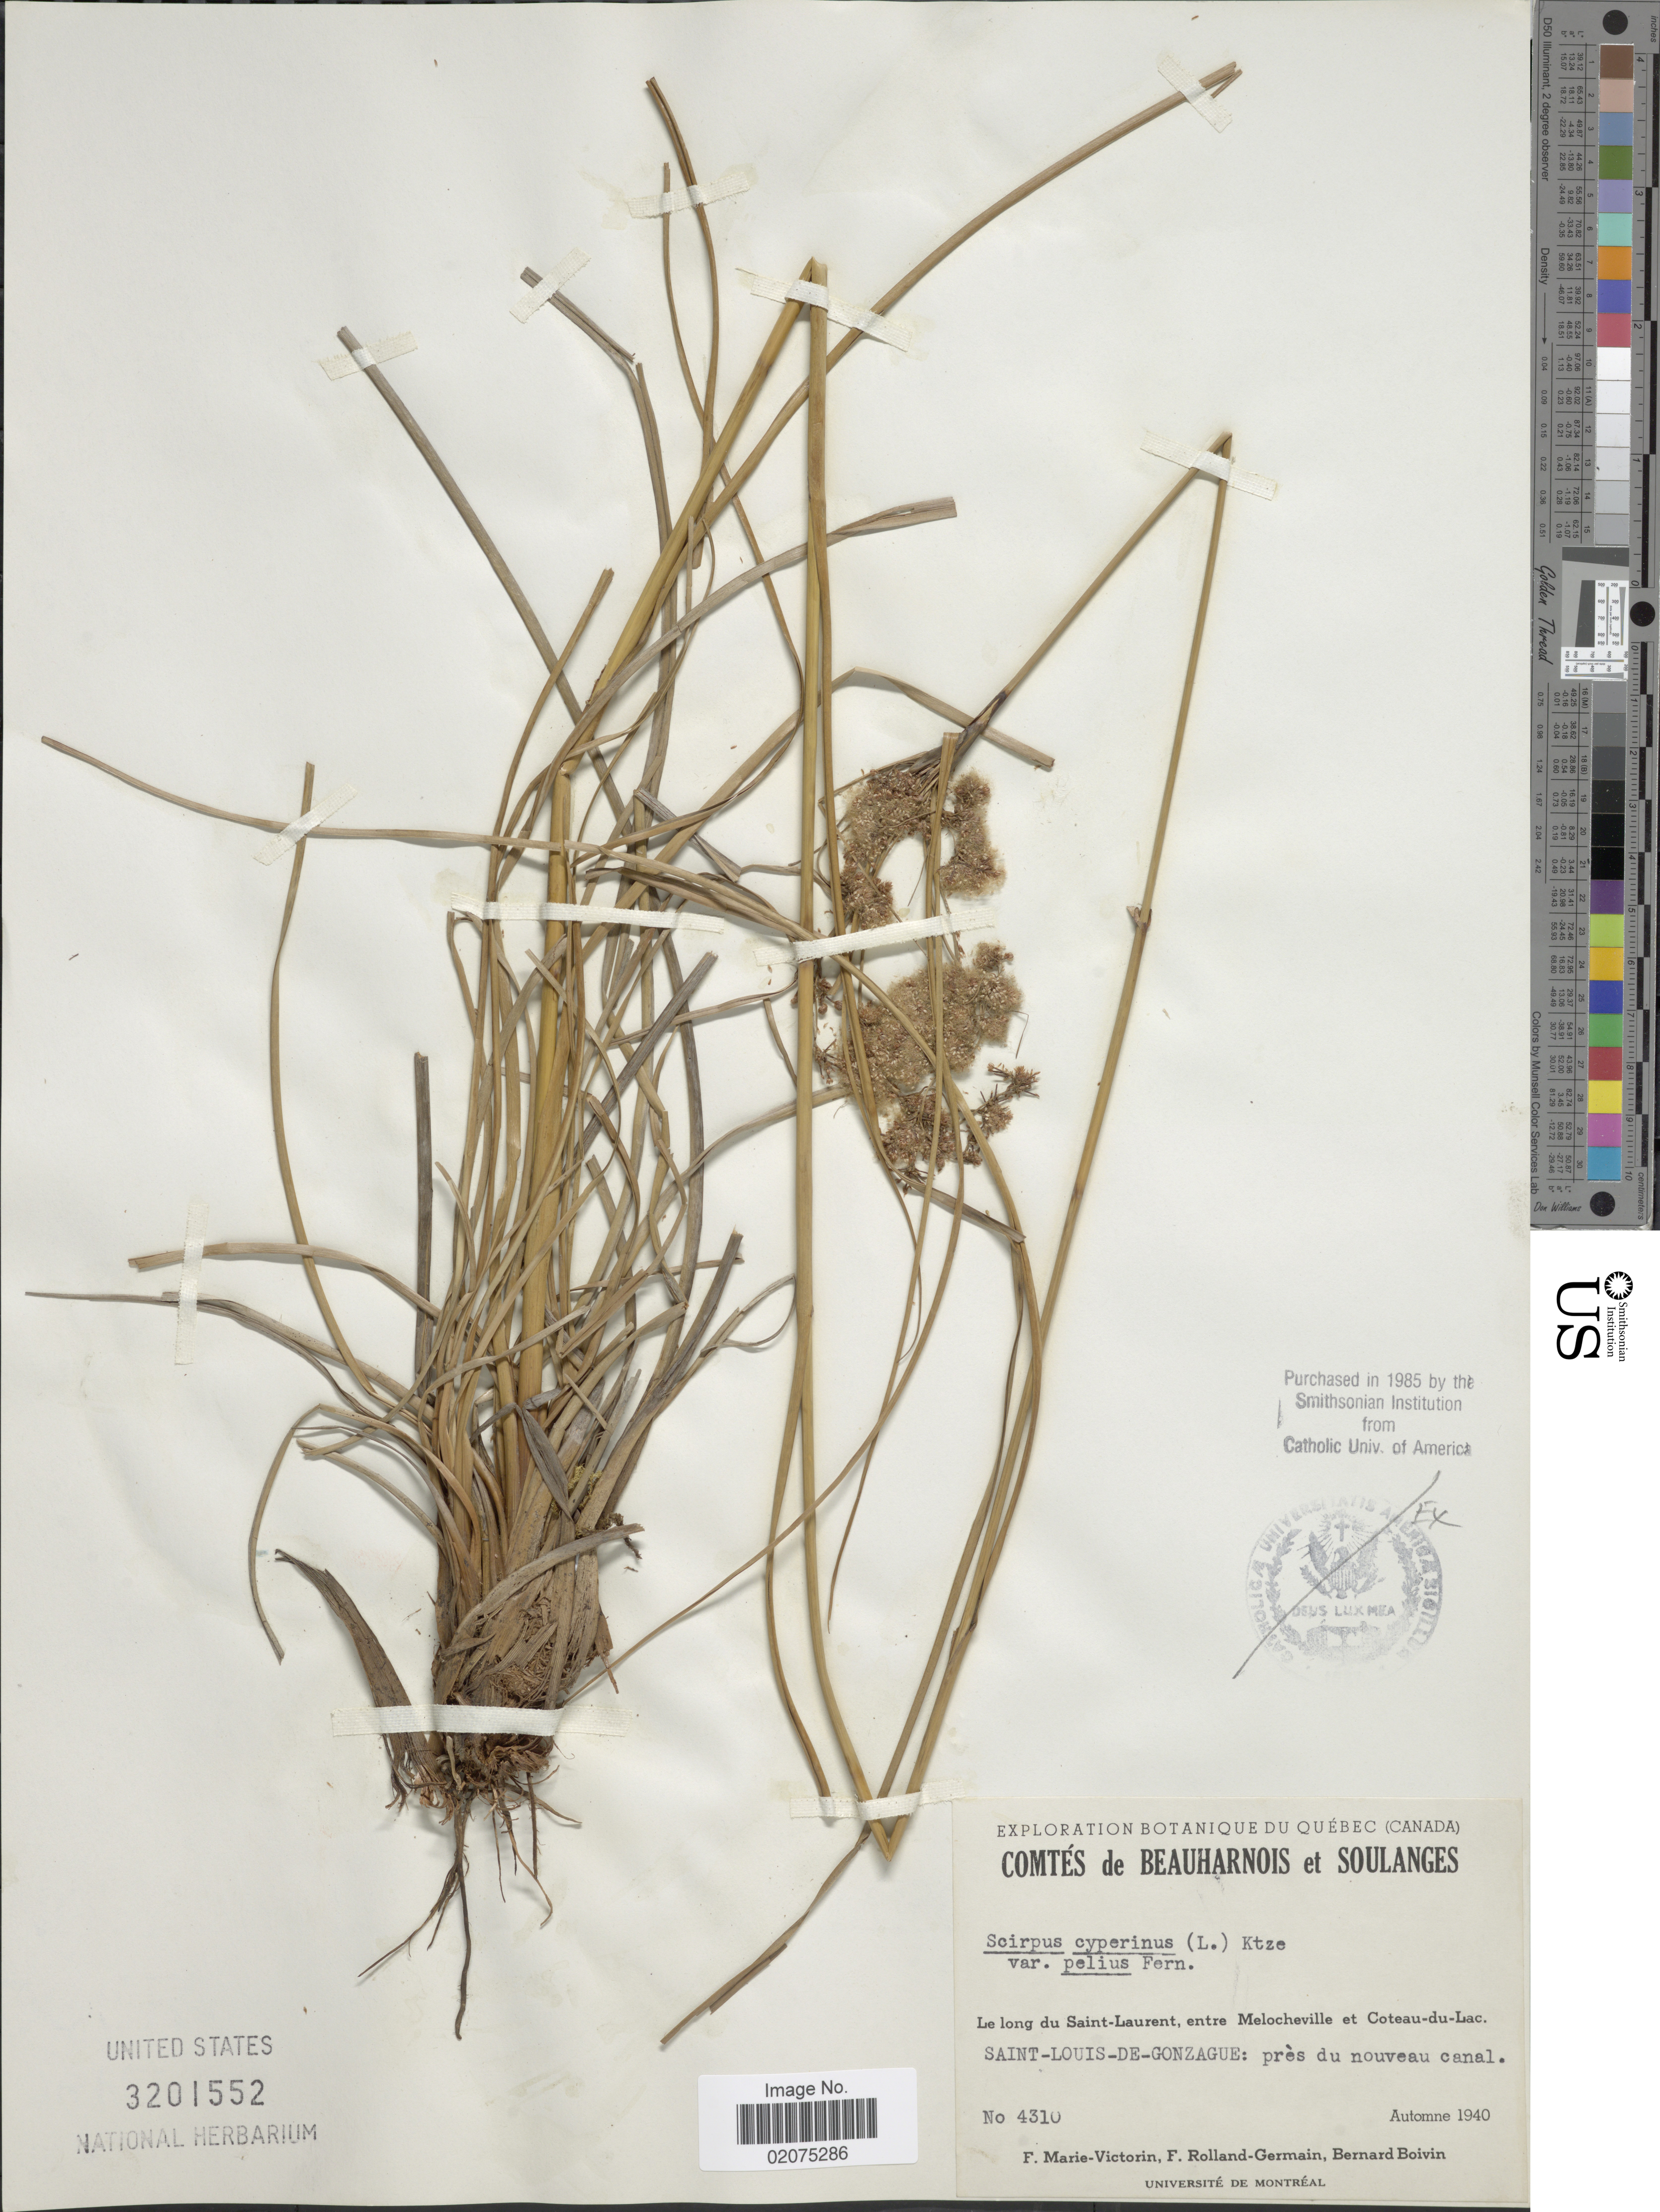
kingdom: Plantae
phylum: Tracheophyta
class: Liliopsida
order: Poales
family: Cyperaceae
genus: Scirpus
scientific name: Scirpus cyperinus var. pelius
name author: Fernald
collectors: F. Marie-Victorin, Rolland-Germain & J. R. B. Boivin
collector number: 4310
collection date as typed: automne 1940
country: Canada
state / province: Quebec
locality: Comtes de Beauharnois et Soulanges, Le long du Saint-Laurent, entre Melocheville et Coteau-du-Lac, Saint-Louis-de-Gonzague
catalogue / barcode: US 3201552